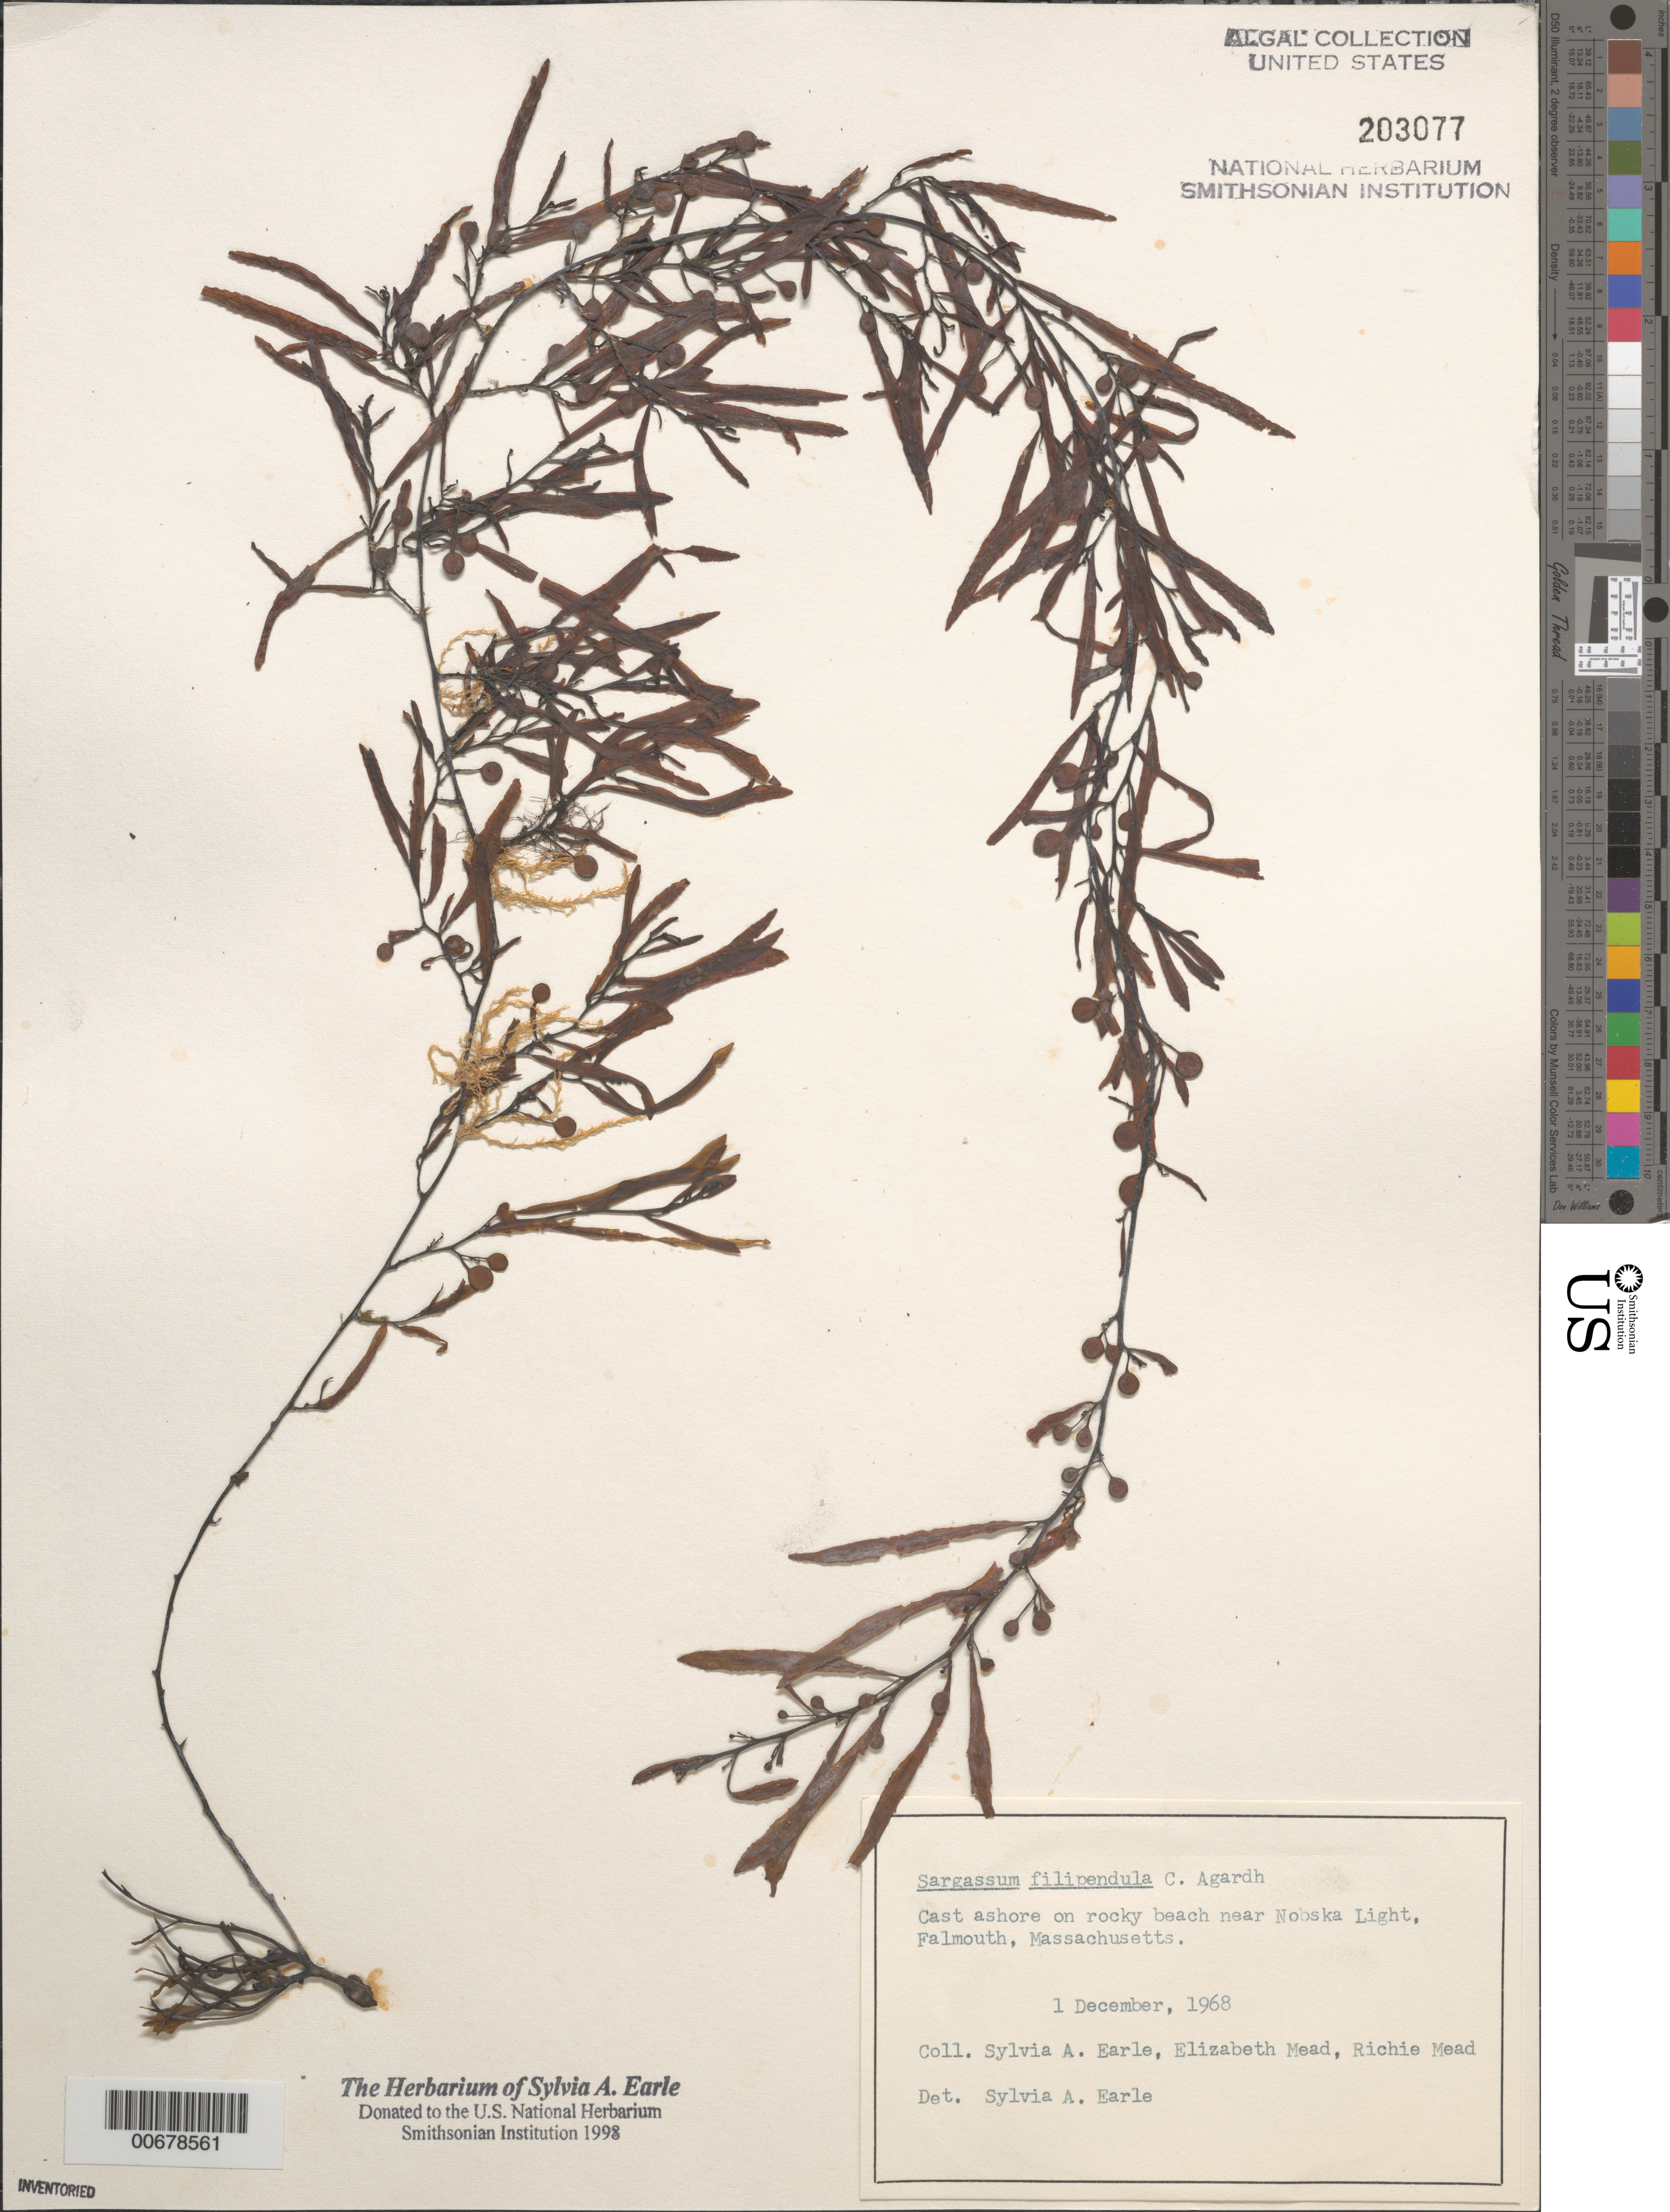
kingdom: Chromista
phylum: Ochrophyta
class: Phaeophyceae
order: Fucales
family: Sargassaceae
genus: Sargassum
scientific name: Sargassum filipendula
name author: C. Agardh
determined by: Earle, S. A.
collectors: S. A. Earle, E. Mead & R. Mead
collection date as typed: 01 Dec 1968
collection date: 1968-12-01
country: United States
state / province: Massachusetts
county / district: Barnstable County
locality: Falmouth, near Nobska Light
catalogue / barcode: US 203077